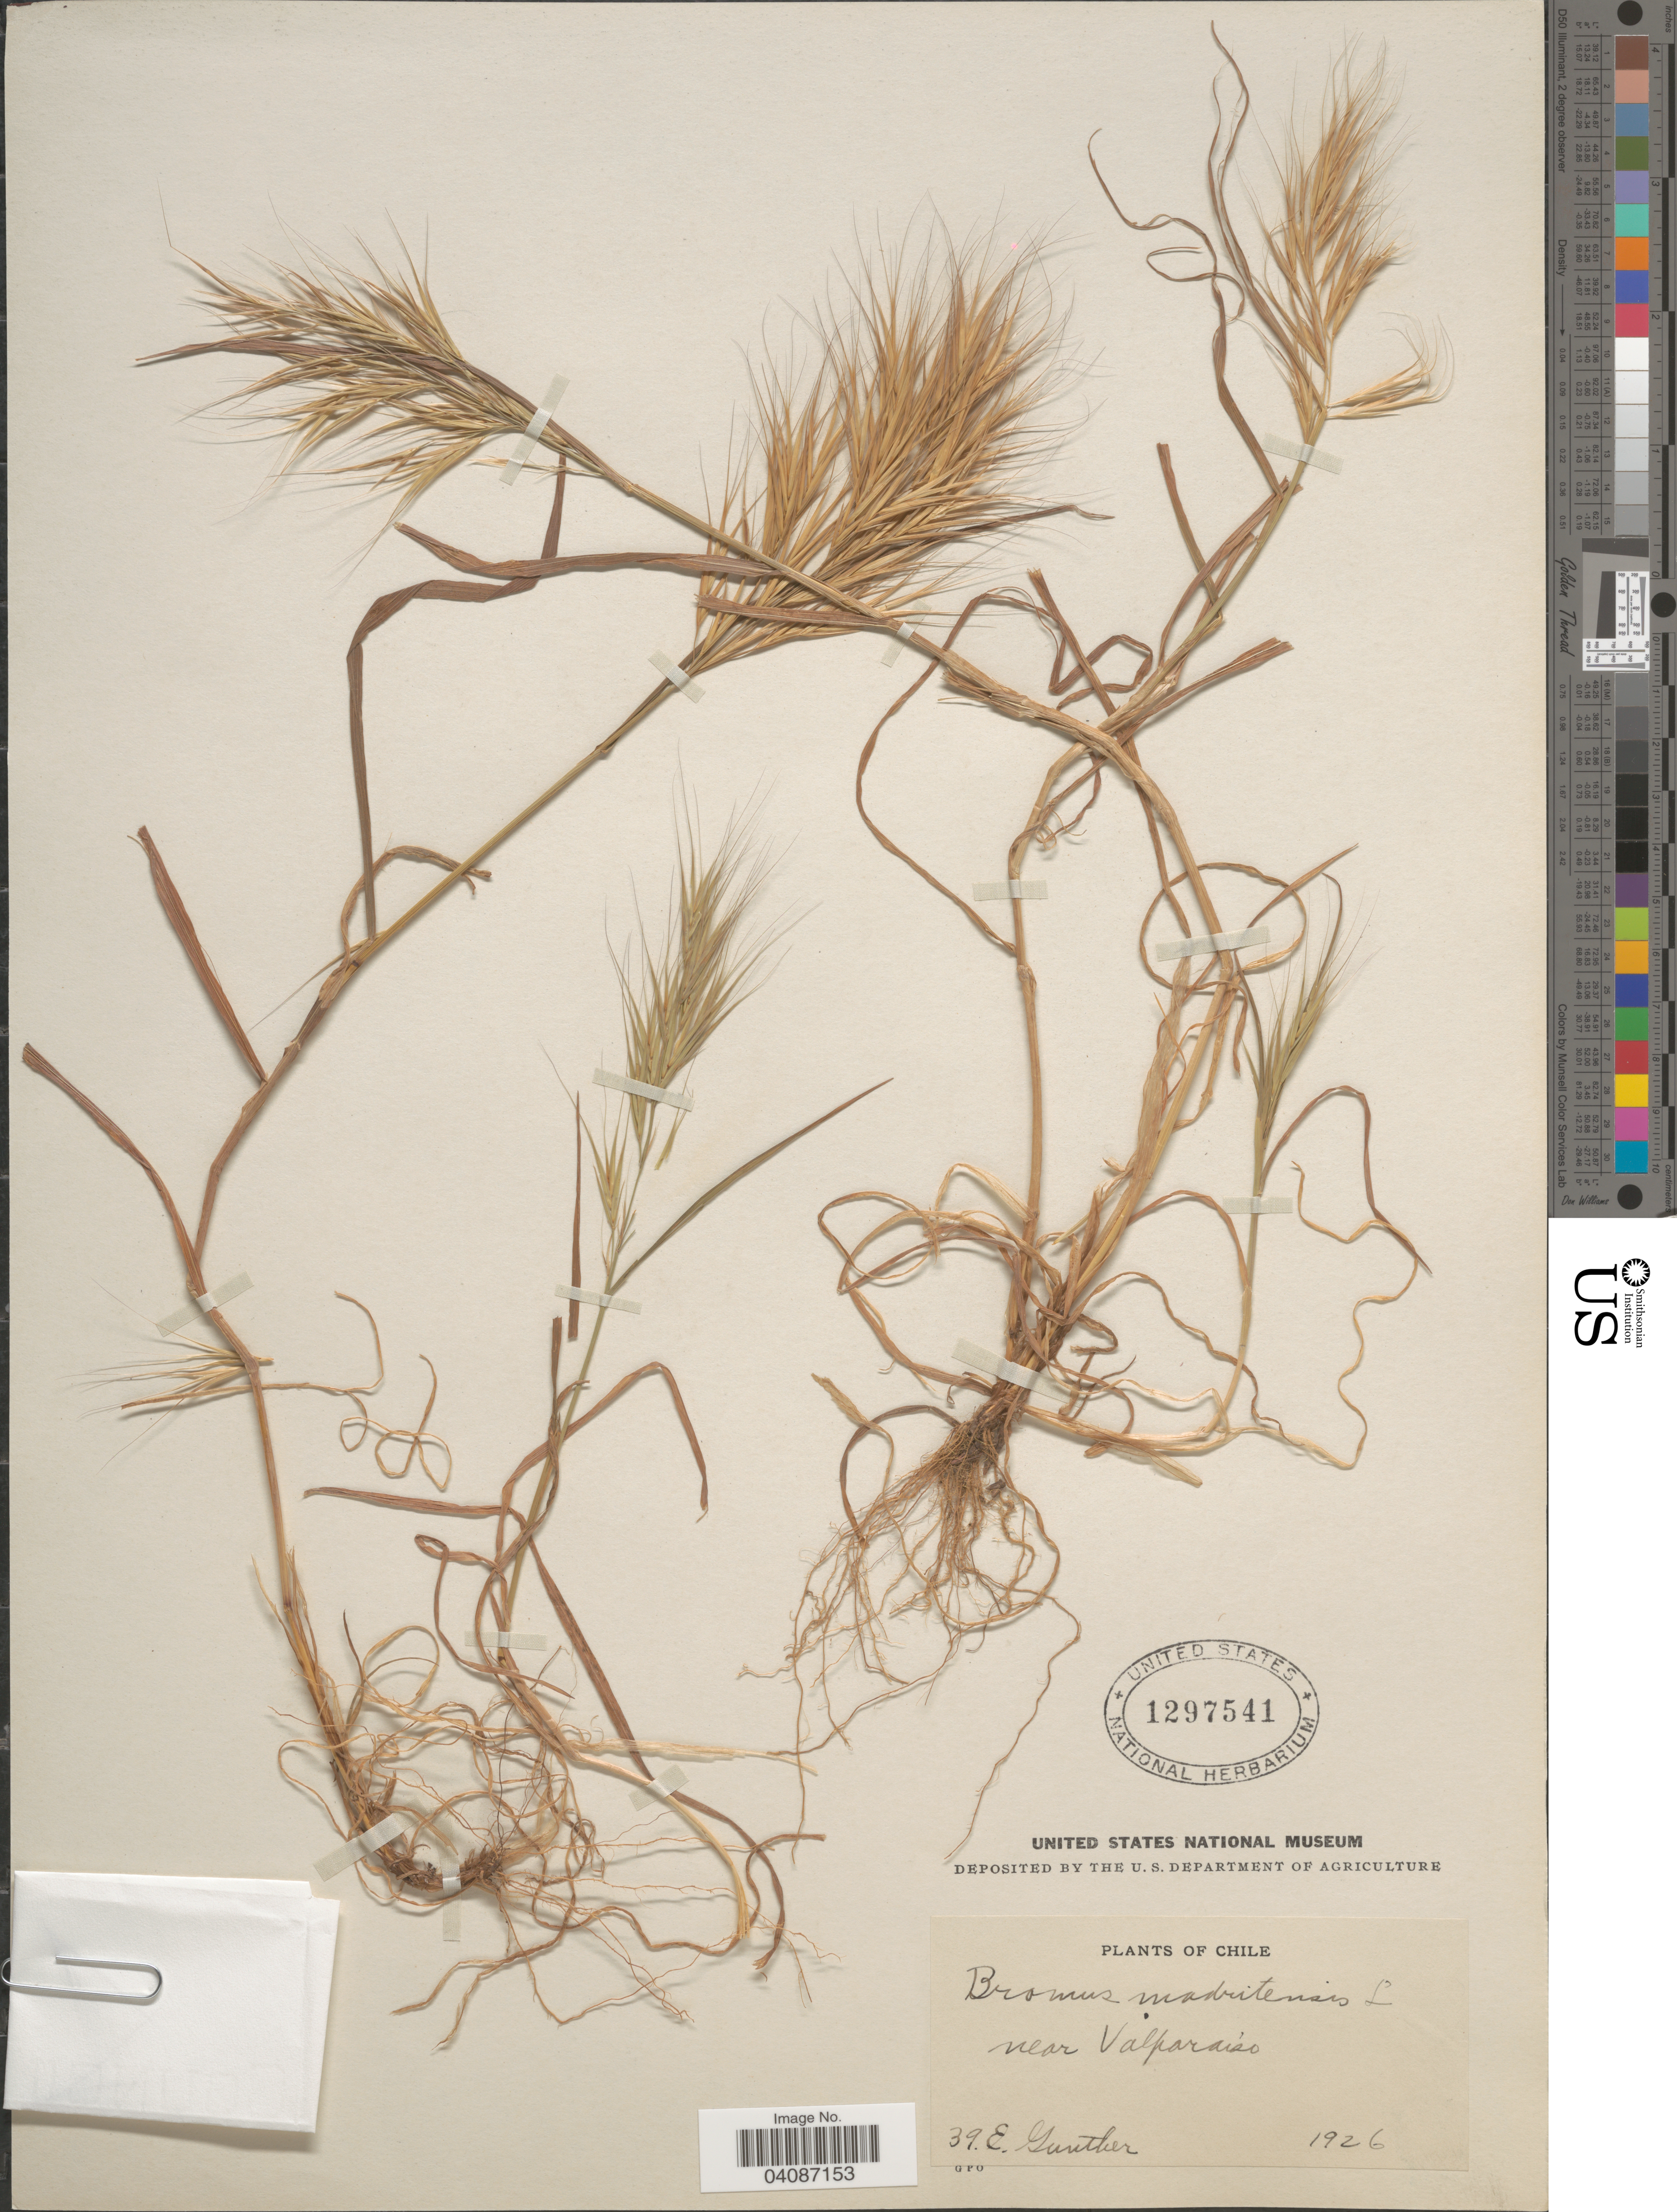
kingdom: Plantae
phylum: Tracheophyta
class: Liliopsida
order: Poales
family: Poaceae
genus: Bromus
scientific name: Bromus madritensis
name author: L.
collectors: E. Gunther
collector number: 39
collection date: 1926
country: Chile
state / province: Valparaíso (V)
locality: Near Valparaiso.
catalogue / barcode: US 1297541